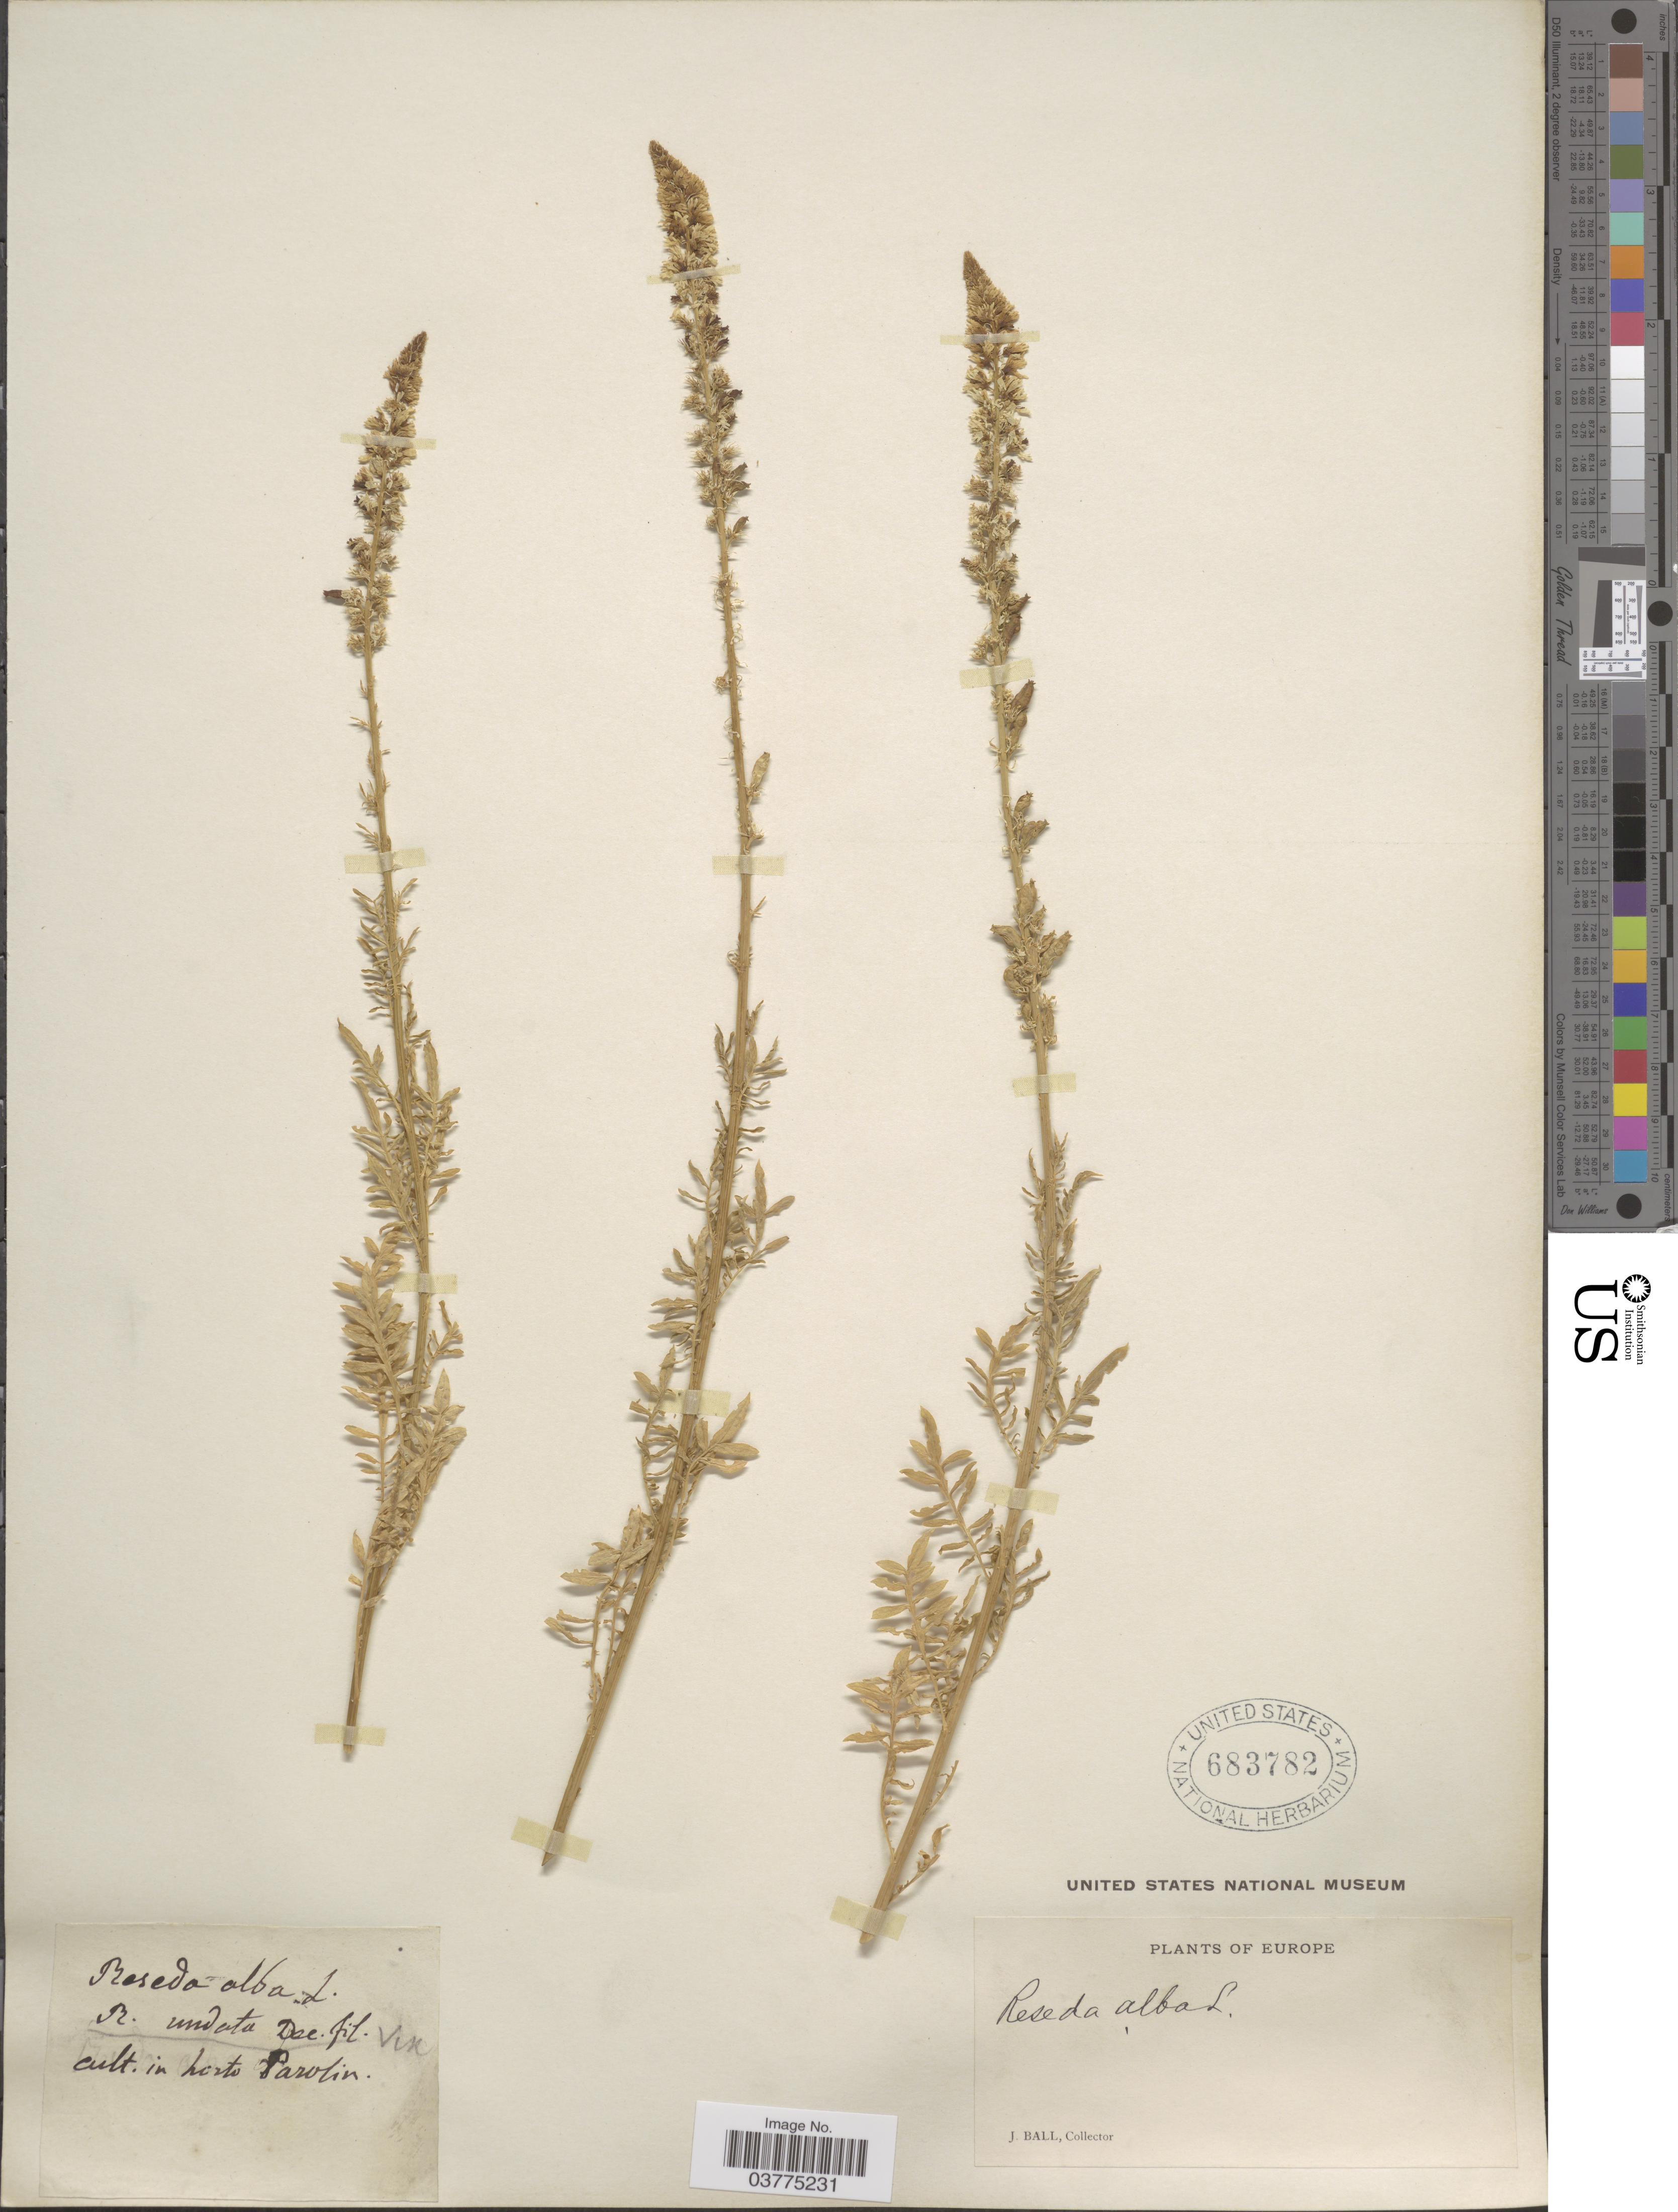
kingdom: Plantae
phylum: Tracheophyta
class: Magnoliopsida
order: Brassicales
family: Resedaceae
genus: Reseda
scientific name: Reseda alba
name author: L.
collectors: J. Ball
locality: Cult. in horto Parolin. Europe.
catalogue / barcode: US 683782